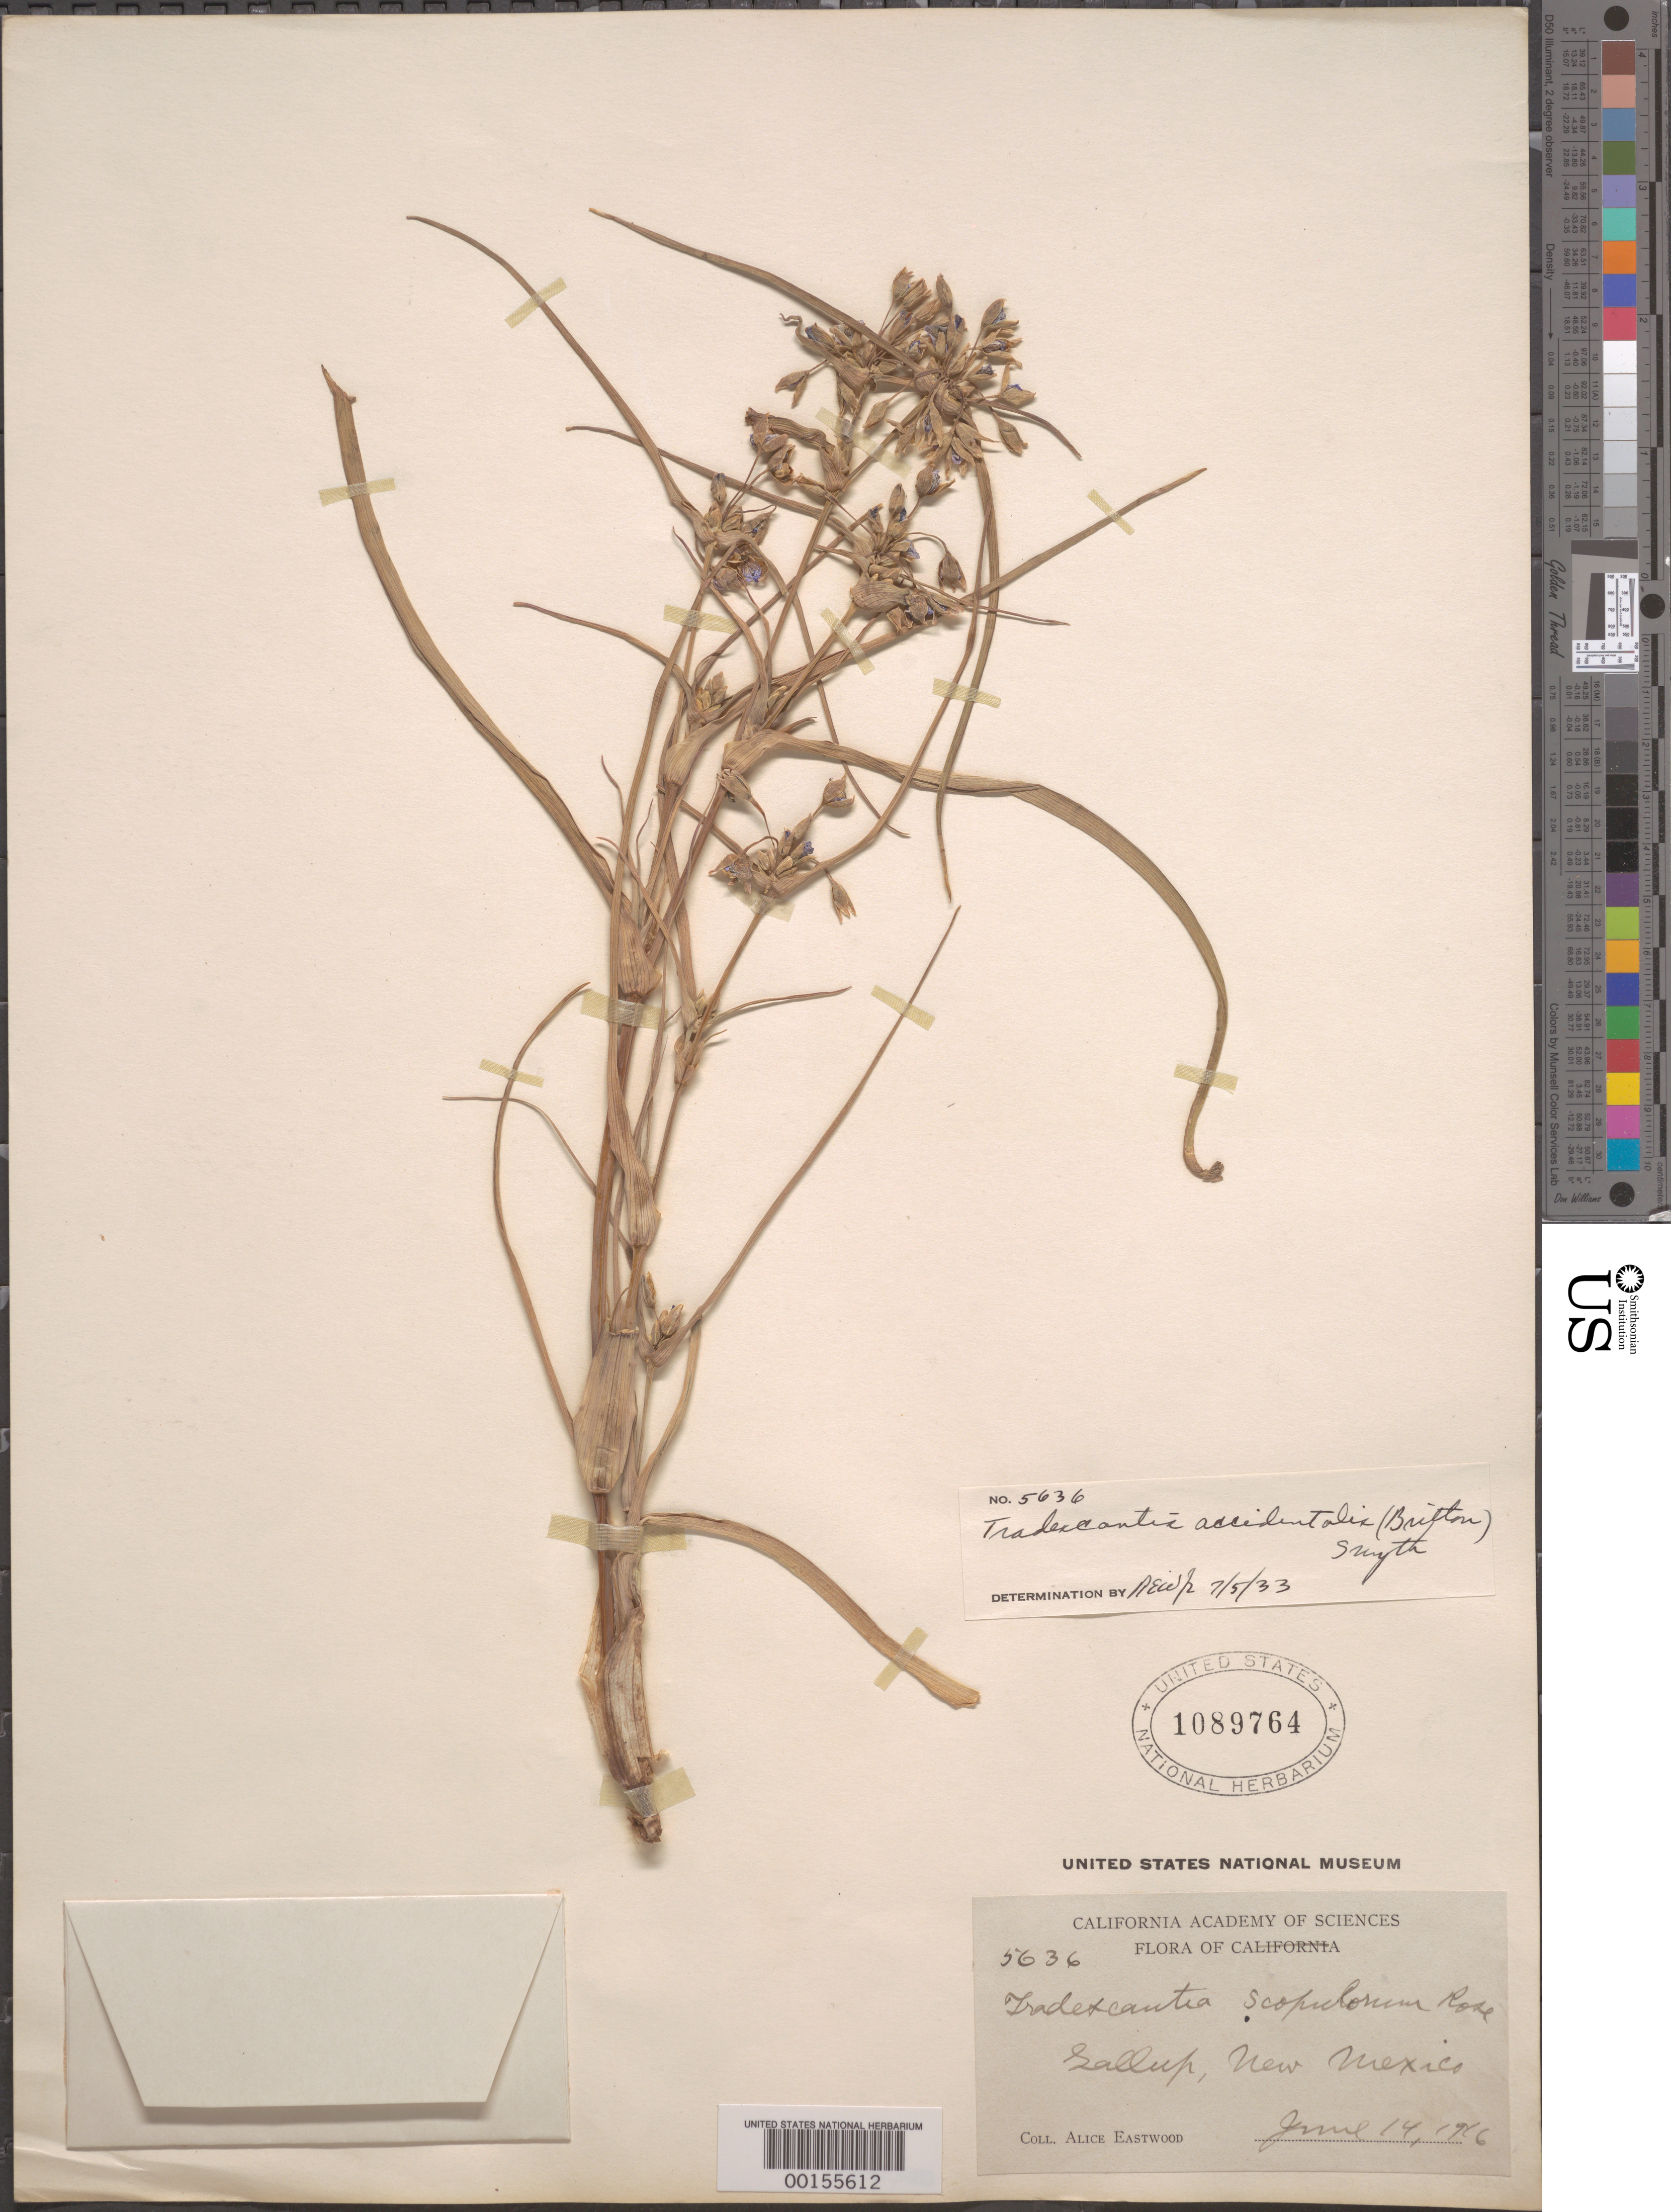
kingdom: Plantae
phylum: Tracheophyta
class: Liliopsida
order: Commelinales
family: Commelinaceae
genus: Tradescantia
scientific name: Tradescantia occidentalis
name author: (Britton) Smyth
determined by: Woodward, R. E.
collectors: A. Eastwood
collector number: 5636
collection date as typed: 14 Jun 1916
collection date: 1916-06-14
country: United States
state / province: New Mexico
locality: Gallup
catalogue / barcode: US 1089764